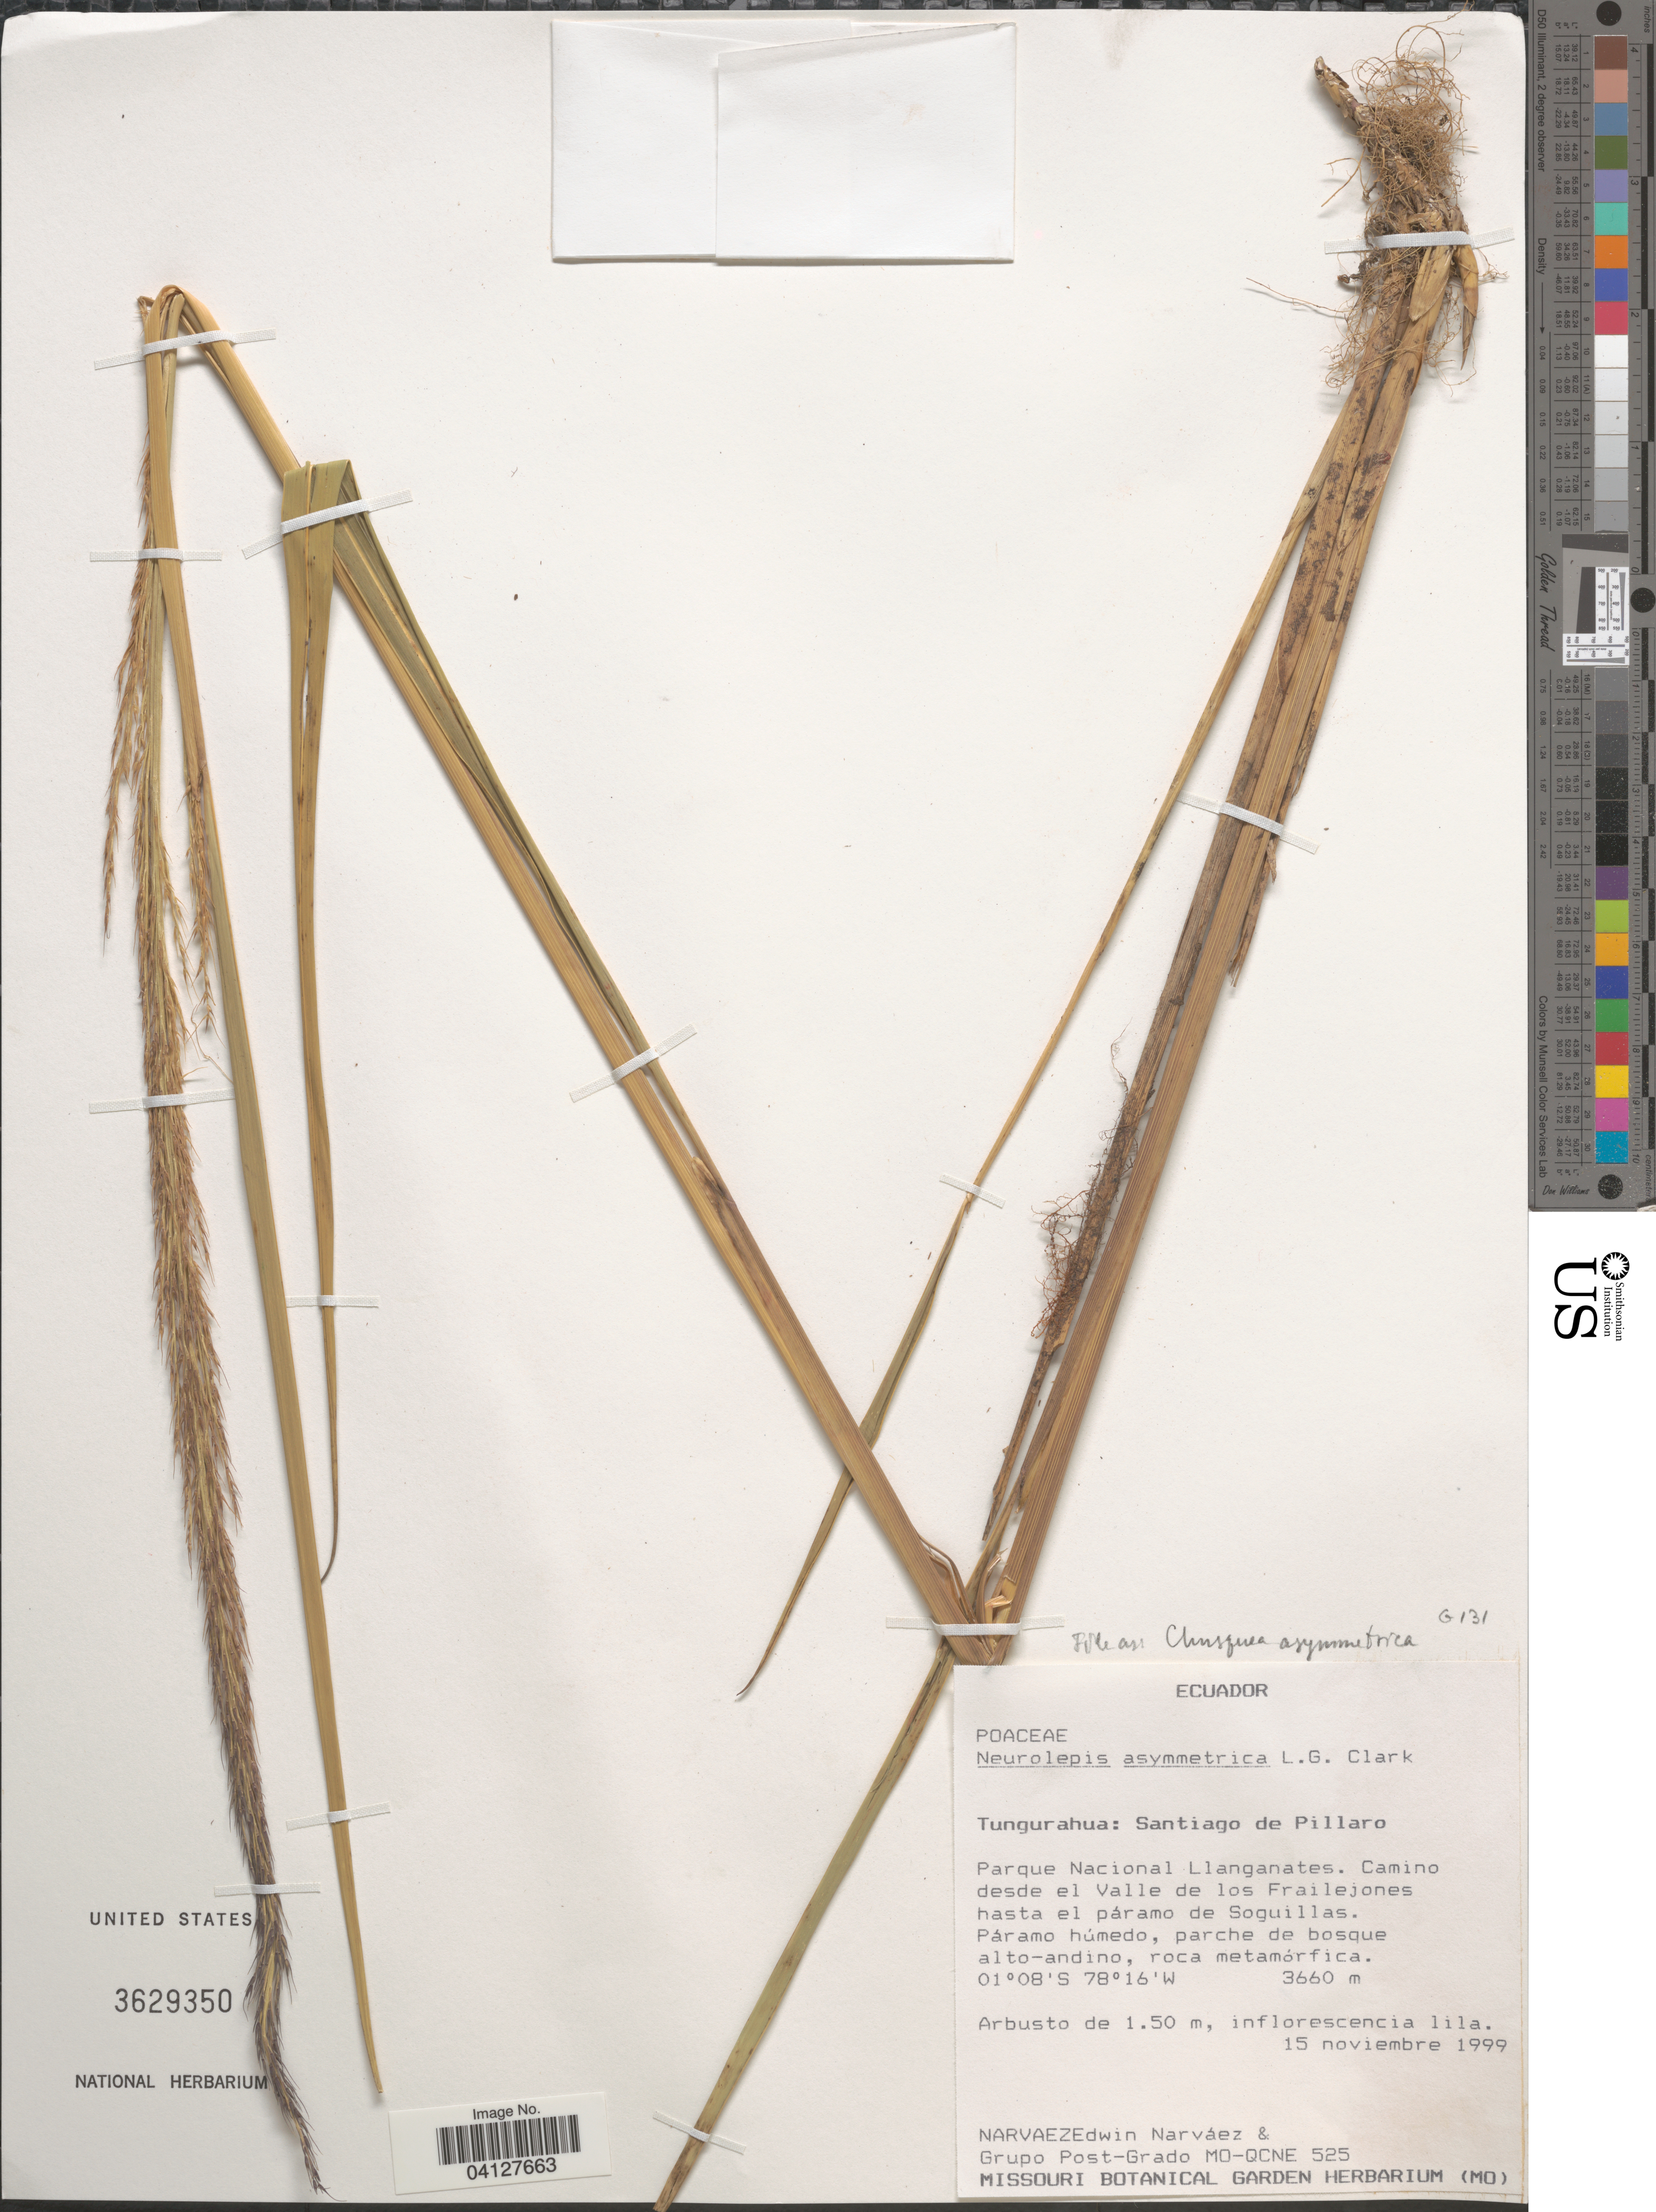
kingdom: Plantae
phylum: Tracheophyta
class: Liliopsida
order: Poales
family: Poaceae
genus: Chusquea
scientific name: Chusquea asymmetrica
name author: (L.G. Clark) L.G. Clark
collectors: E. Narváez & Grupo Post-Grado MO-QCNE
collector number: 525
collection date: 1999-11-15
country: Ecuador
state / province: Tungurahua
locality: Santiago de Pillaro. Parque Nacional Llanganates. Camino desde el Valle de los Frailejones hasta el páramo de Soguillas.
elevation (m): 3660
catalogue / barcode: US 3629350